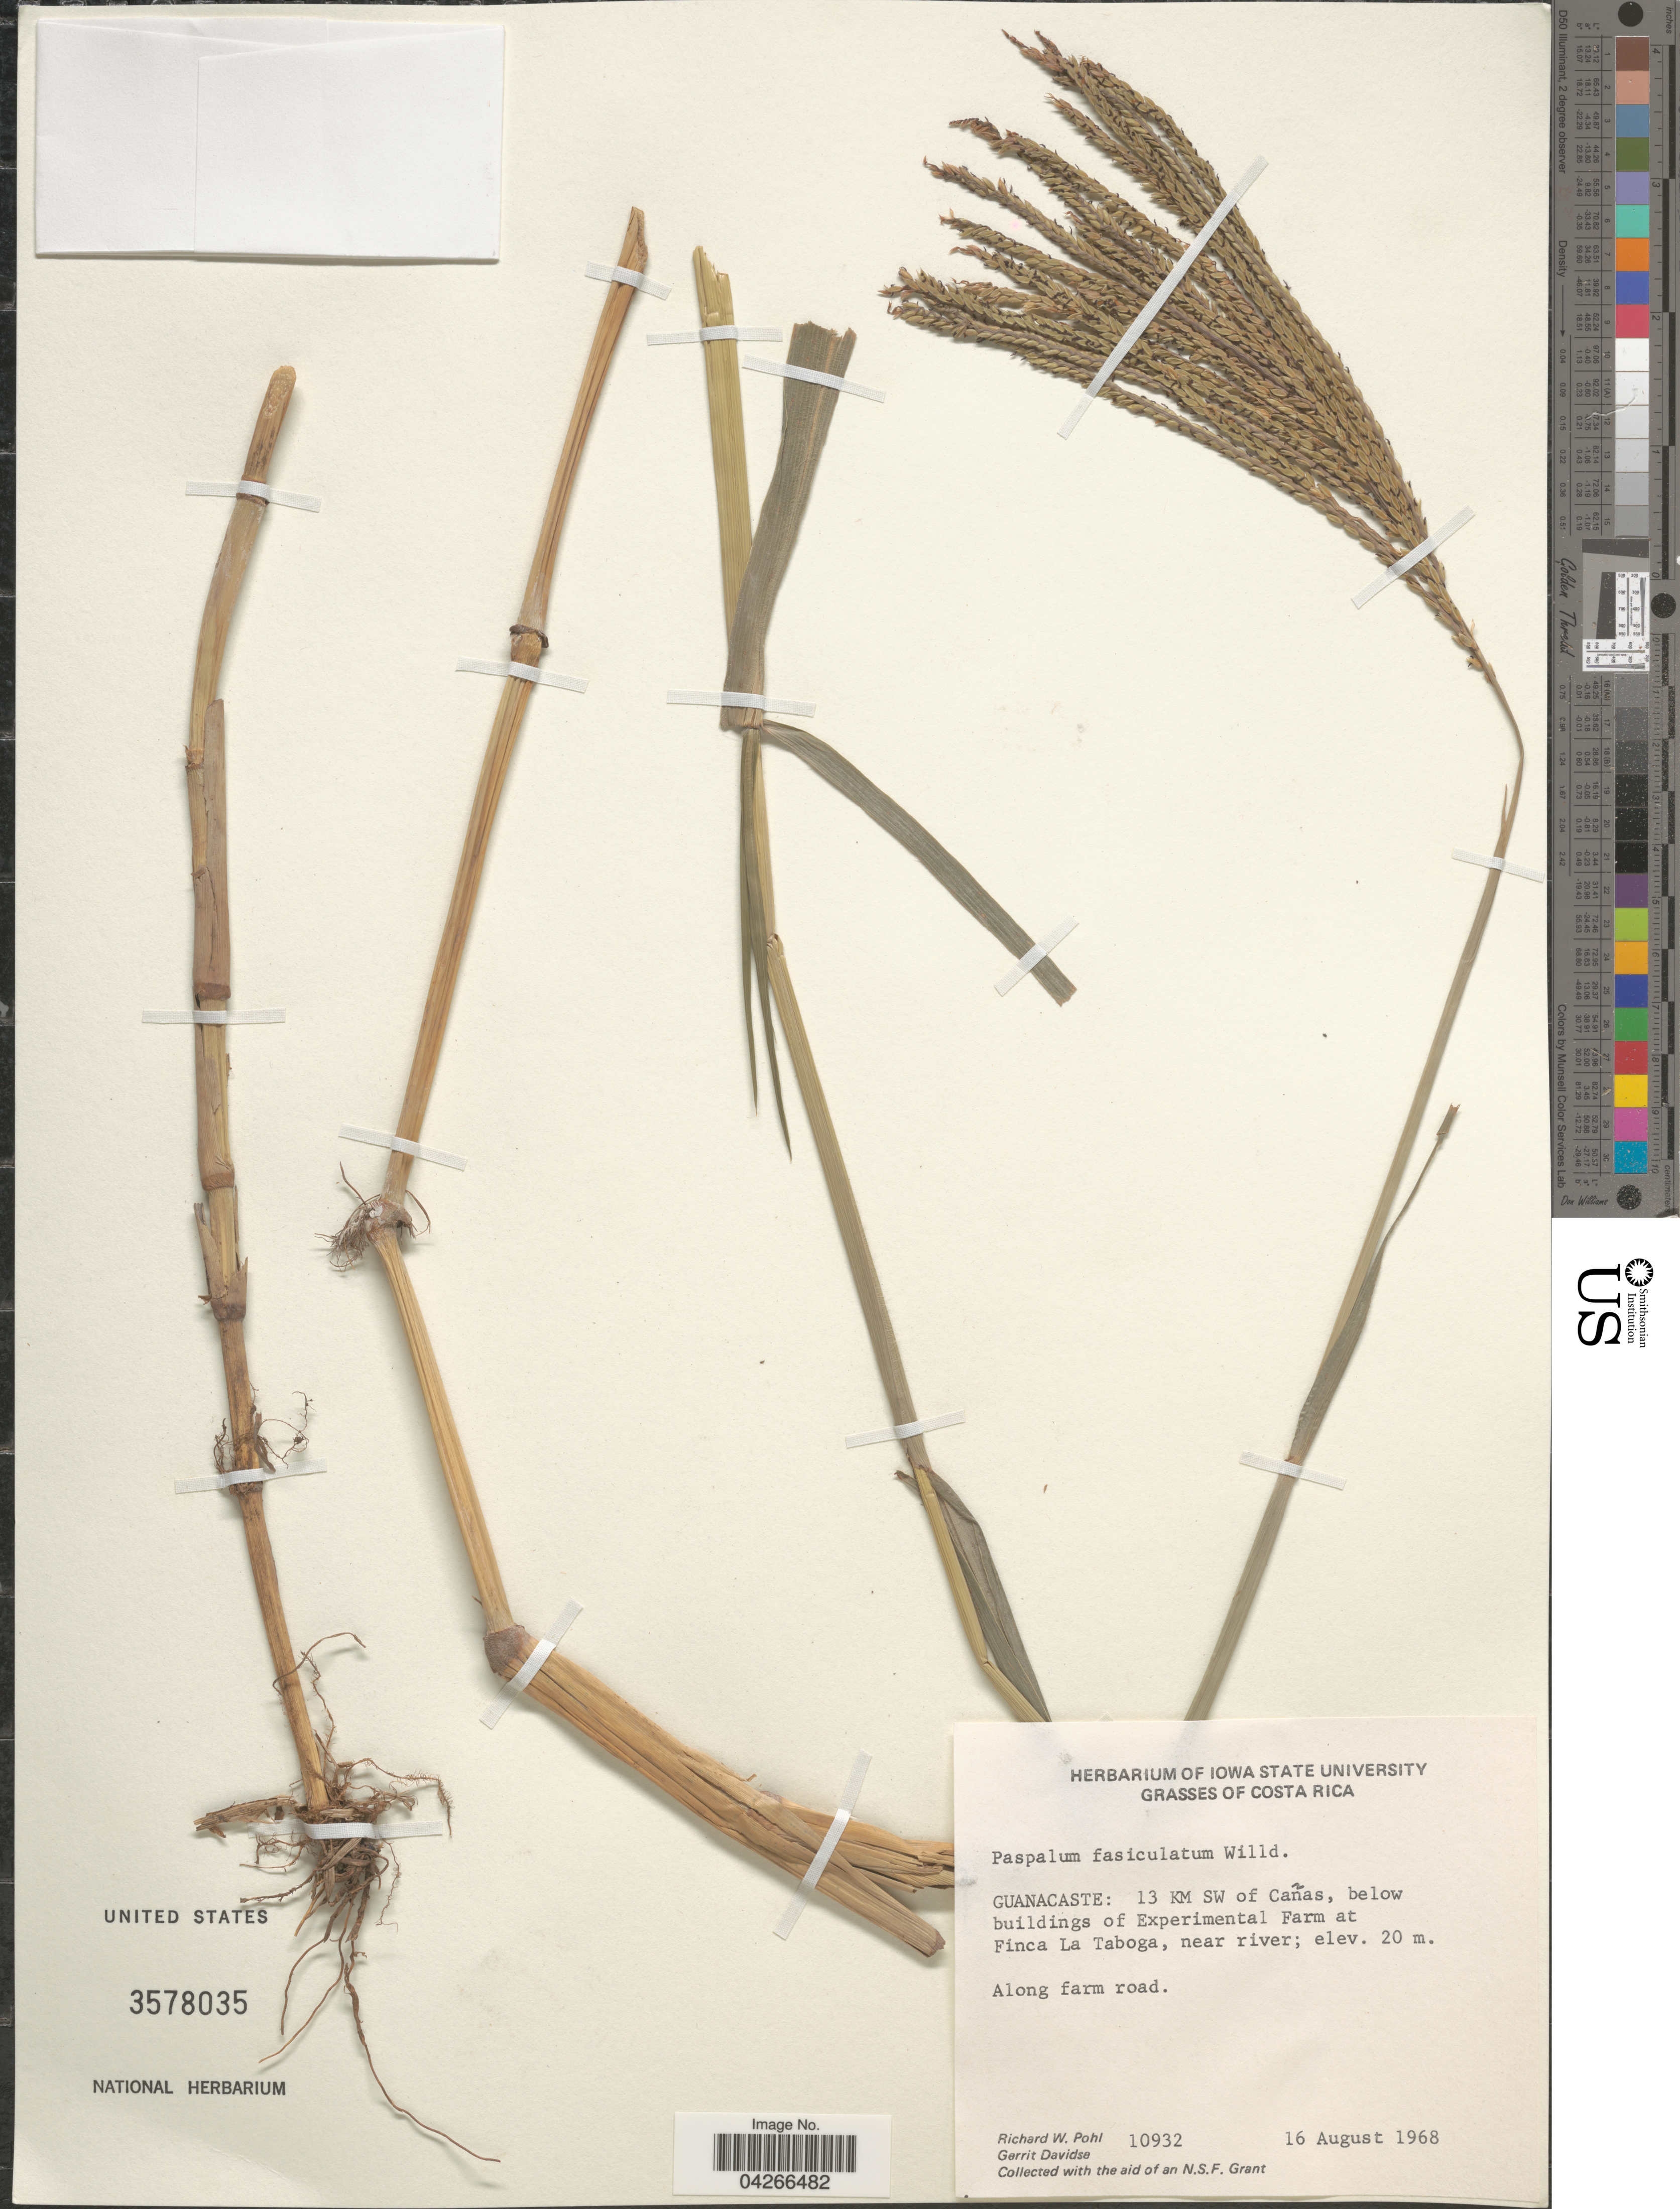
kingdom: Plantae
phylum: Tracheophyta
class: Liliopsida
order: Poales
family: Poaceae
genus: Paspalum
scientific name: Paspalum fasciculatum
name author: Willd. ex Flüggé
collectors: R. W. Pohl & G. Davidse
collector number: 10932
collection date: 1968-08-16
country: Costa Rica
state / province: Guanacaste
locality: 13 KM SW of Cañas, below buildings of Experimental Farm at Finca La Taboga, near river. Along farm road.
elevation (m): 20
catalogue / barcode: US 3578035